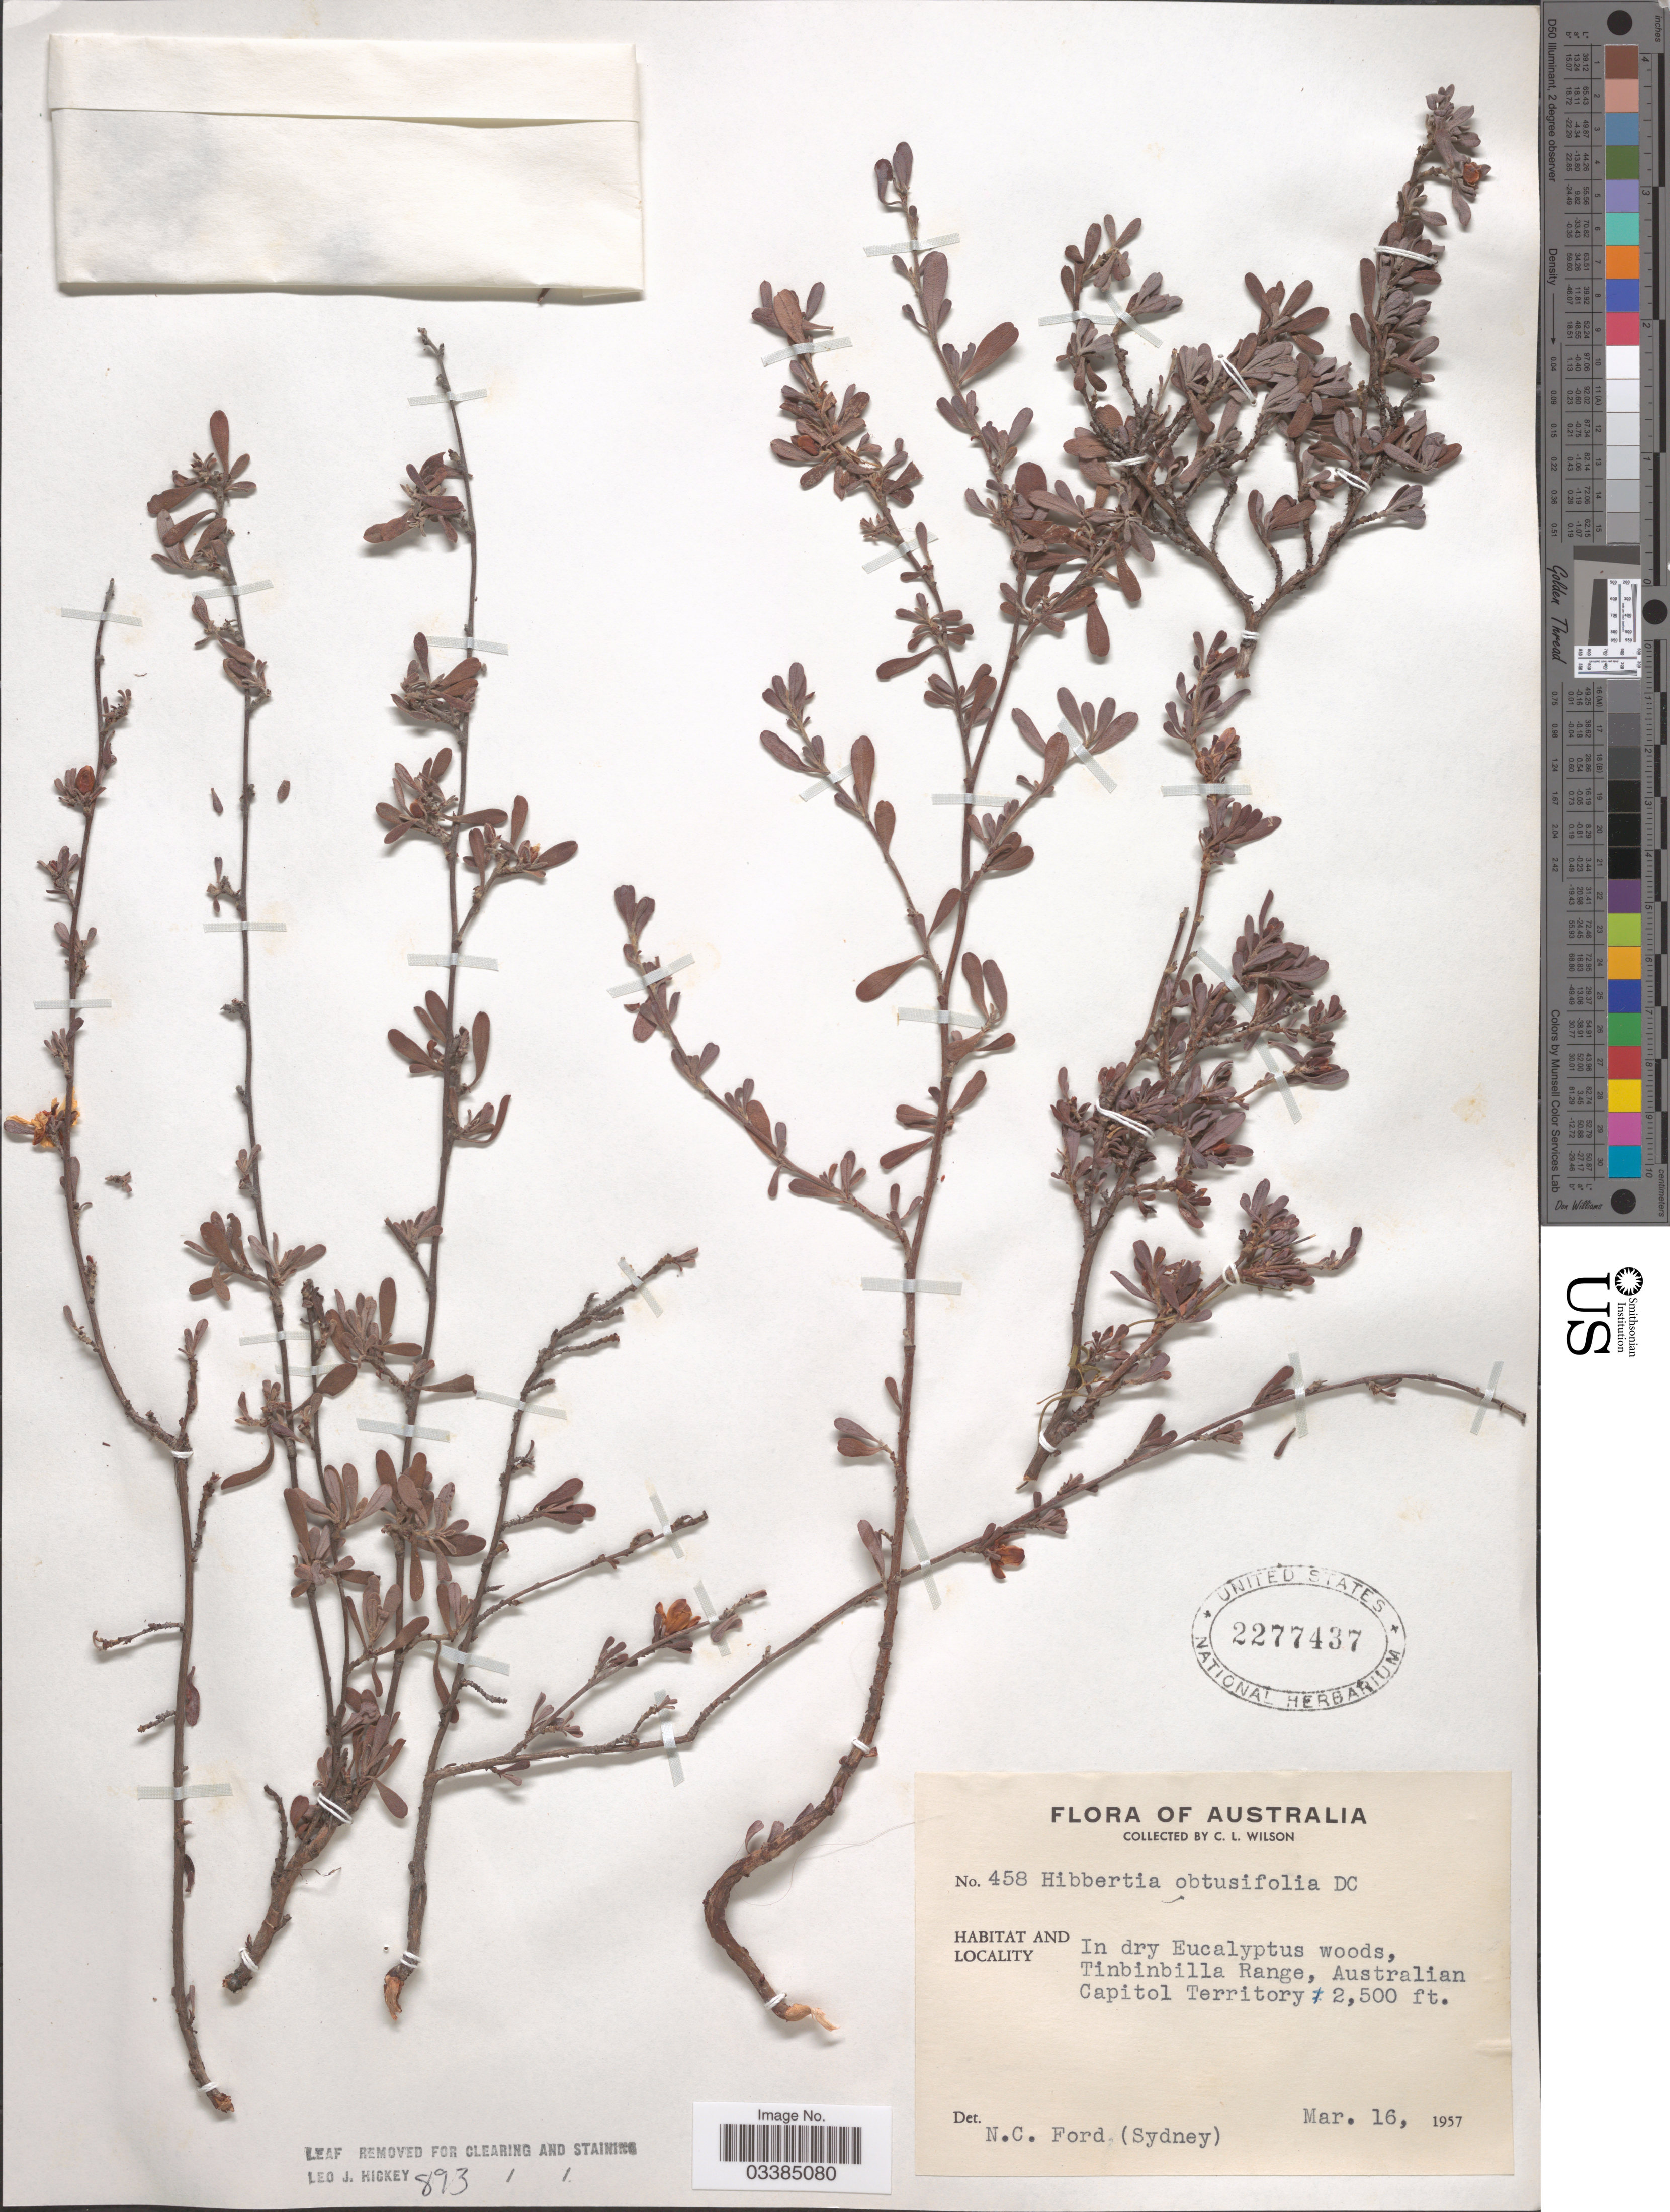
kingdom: Plantae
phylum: Tracheophyta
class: Magnoliopsida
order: Dilleniales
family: Dilleniaceae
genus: Hibbertia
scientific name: Hibbertia obtusifolia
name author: DC.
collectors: C. L. Wilson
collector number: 458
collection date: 1957-03-16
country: Australia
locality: Tinbinbilla Range, Australian Capitol Territory.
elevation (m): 762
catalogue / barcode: US 2277437